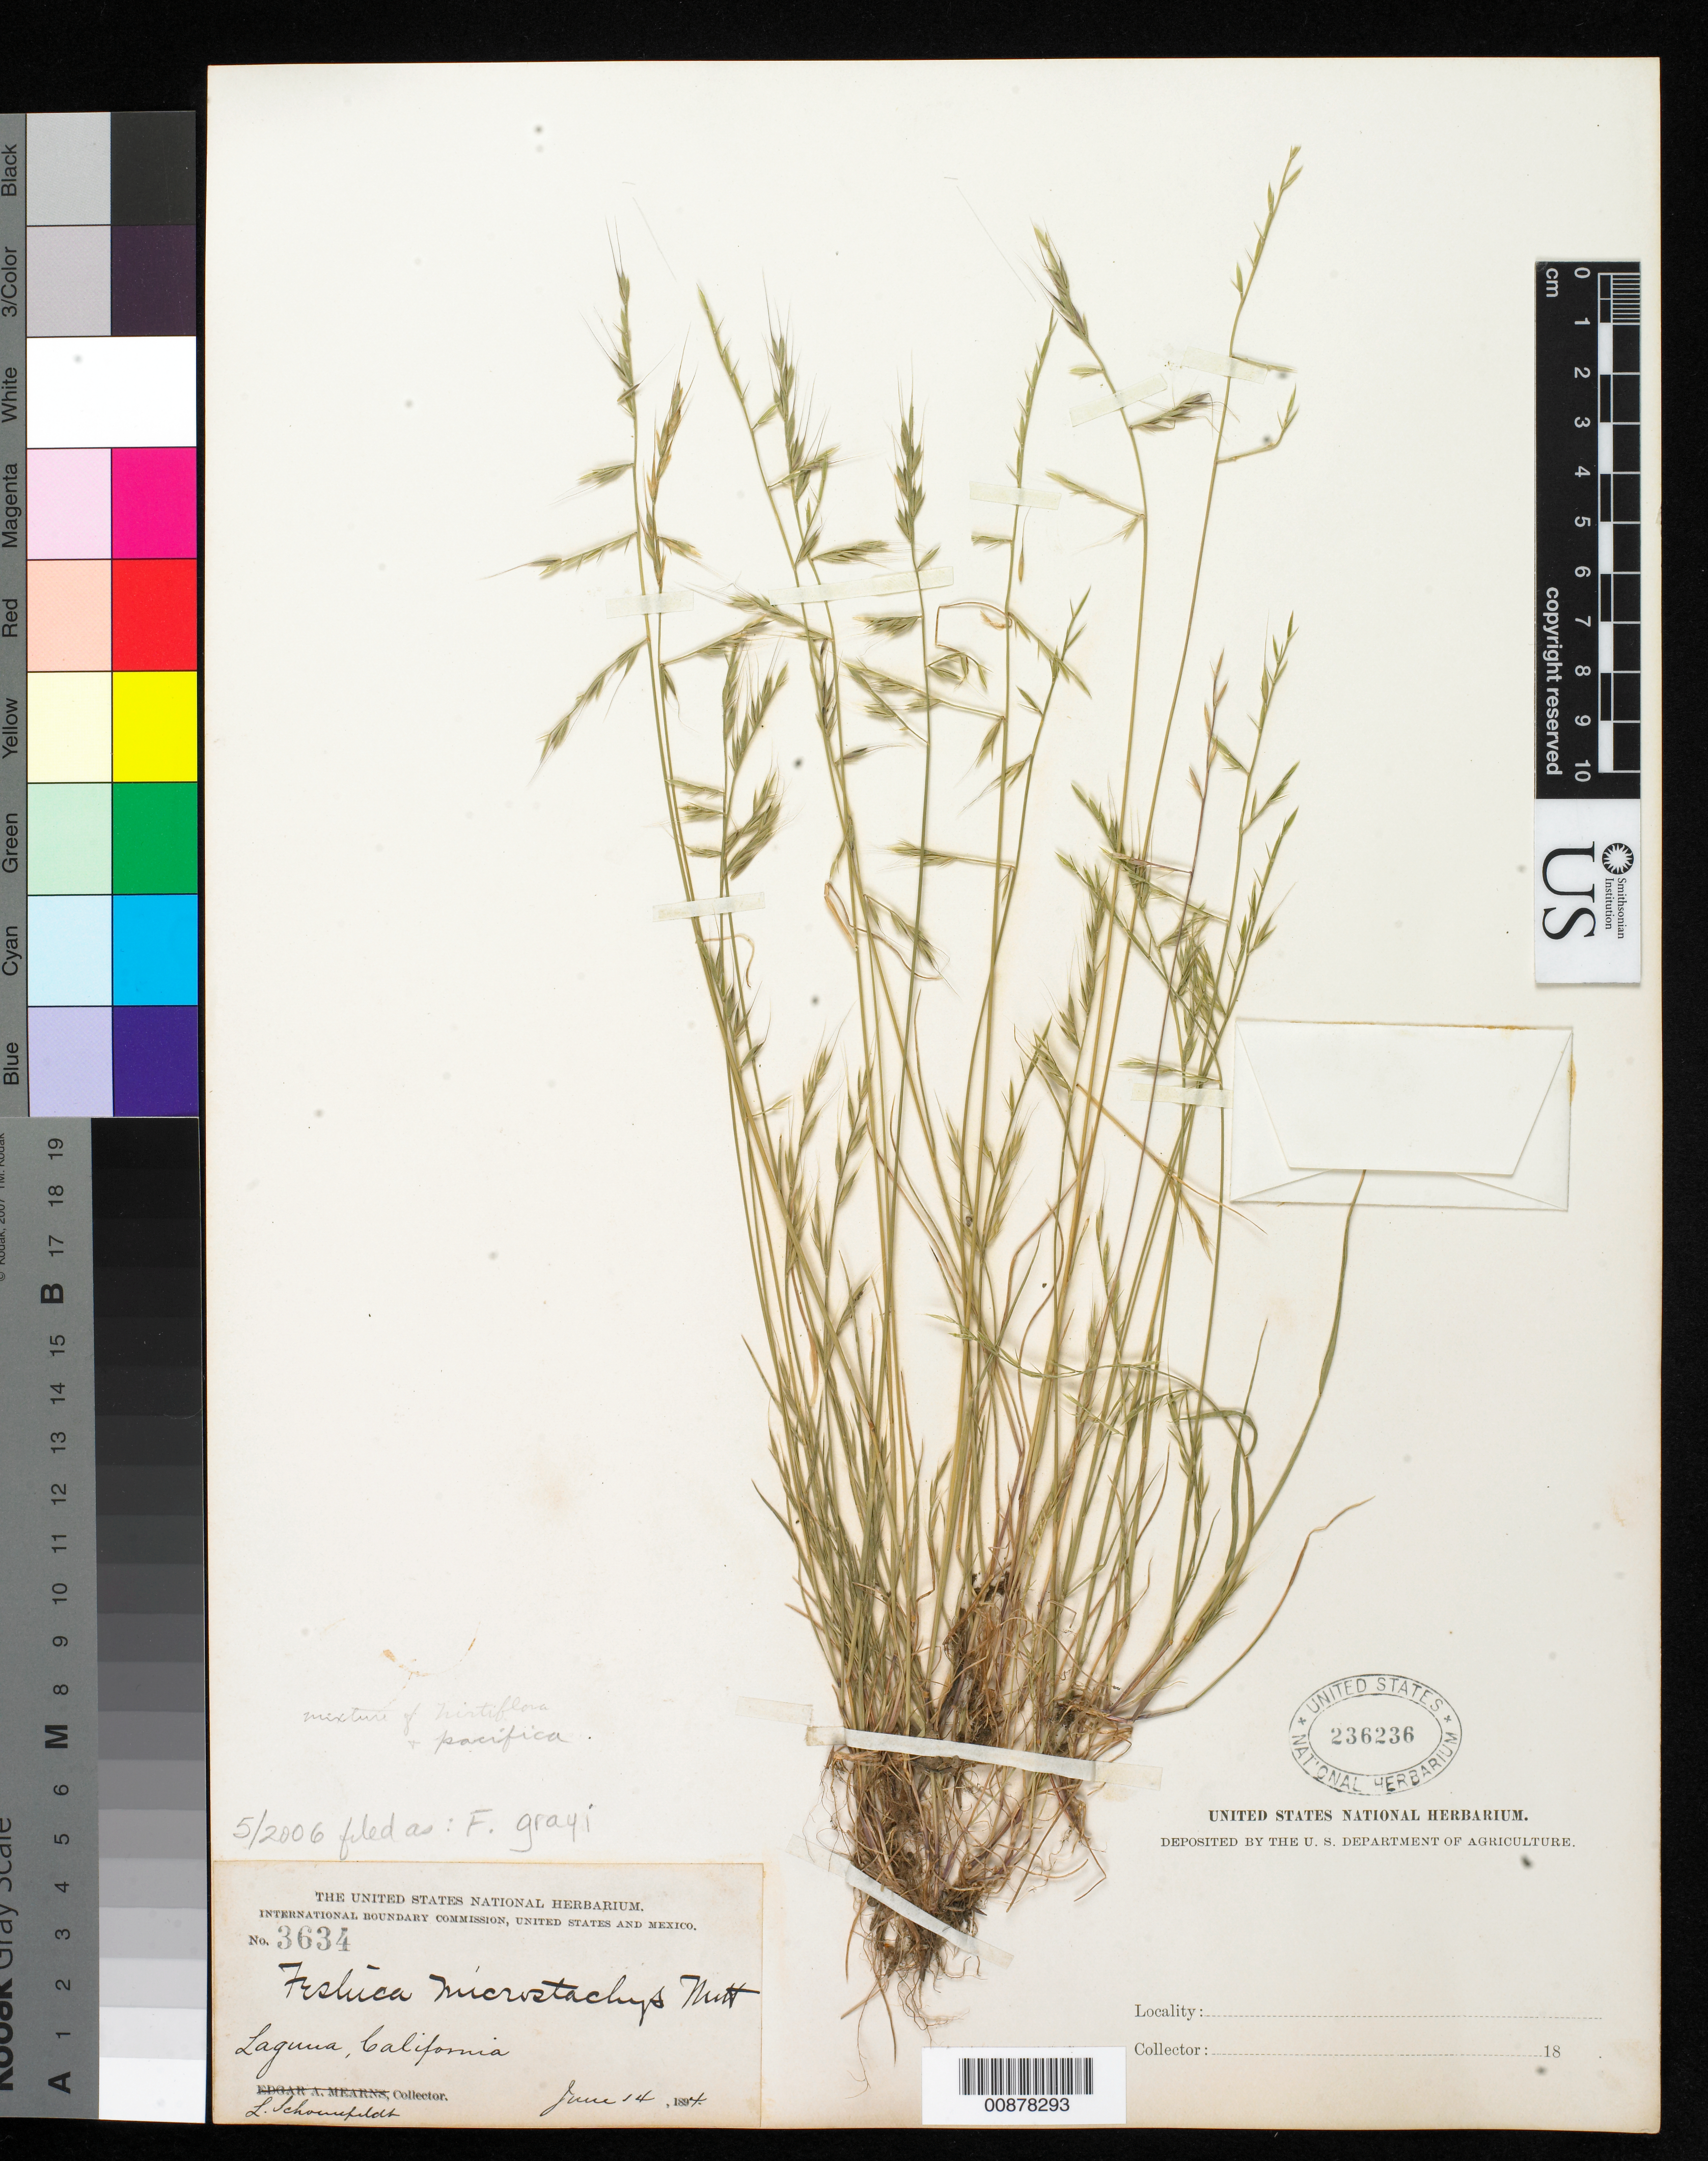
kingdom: Plantae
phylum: Tracheophyta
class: Liliopsida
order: Poales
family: Poaceae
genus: Festuca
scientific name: Festuca microstachys var. ciliata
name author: A. Gray ex W.J. Beal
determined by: Poaceae Reorganization Project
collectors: L. Schoenfeldt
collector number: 3634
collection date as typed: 14 Jun 1894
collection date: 1894-06-14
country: United States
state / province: California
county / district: Orange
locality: Laguna, California.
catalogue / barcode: US 236236